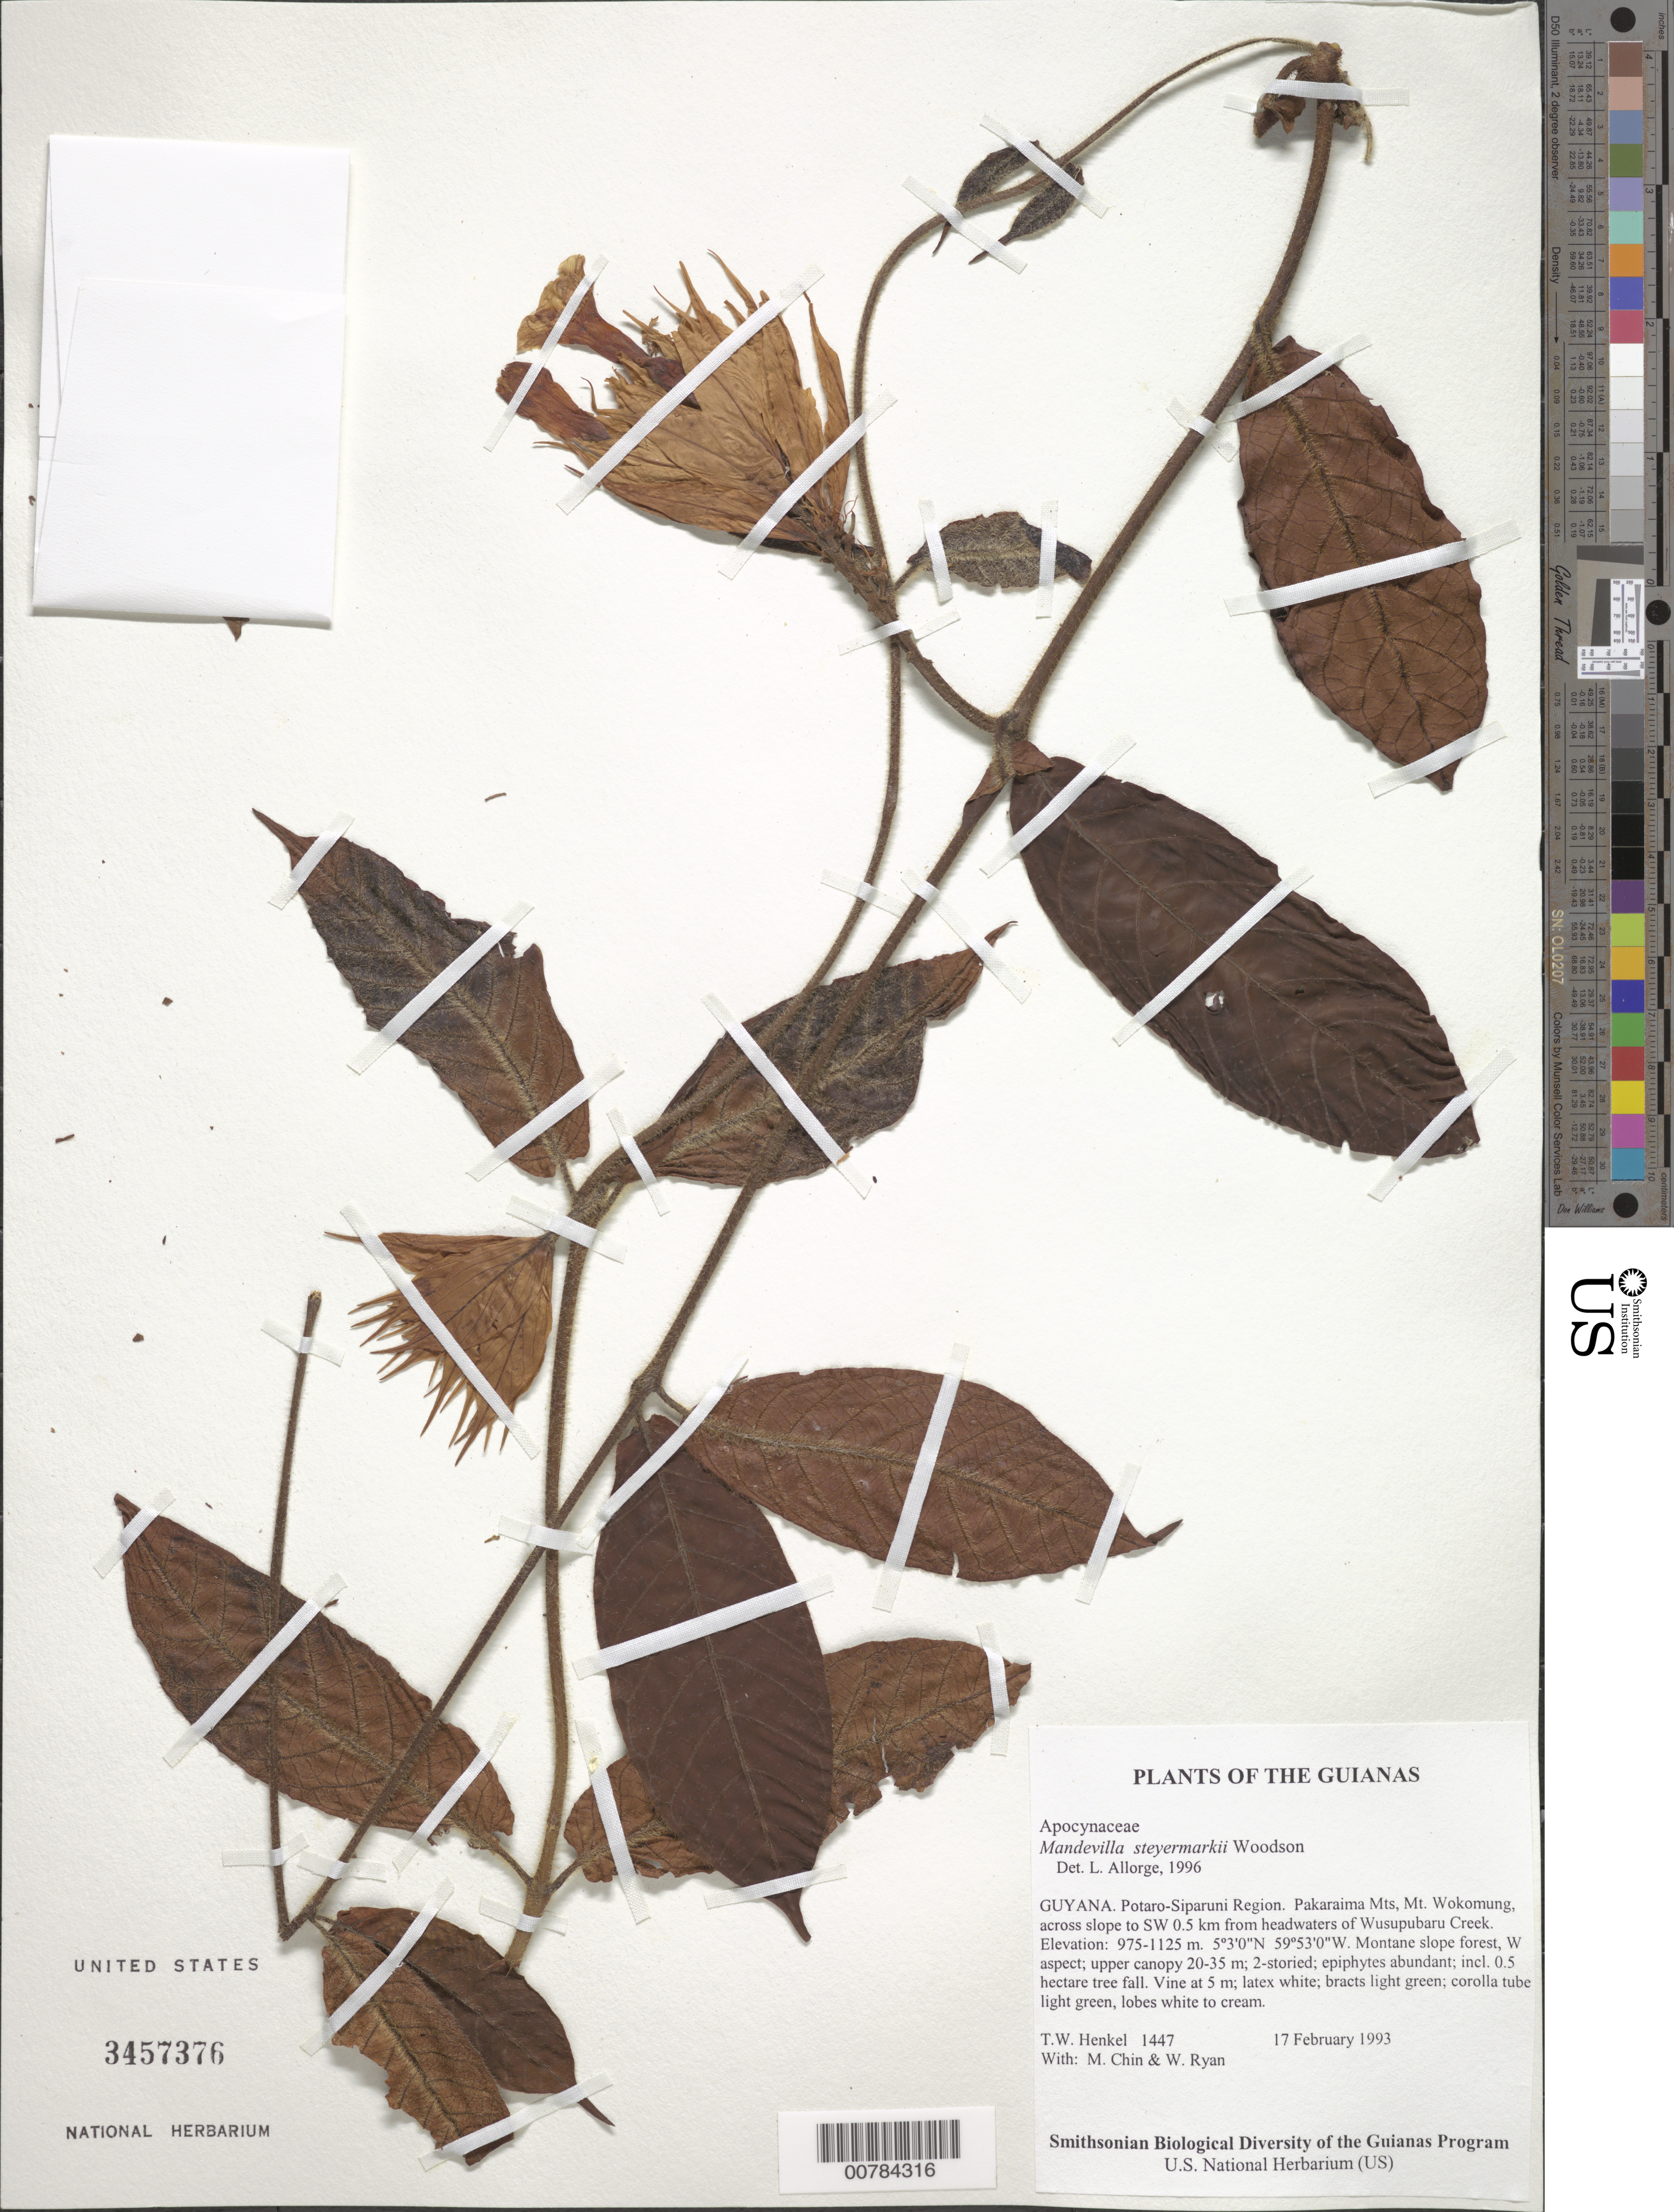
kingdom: Plantae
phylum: Tracheophyta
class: Magnoliopsida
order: Gentianales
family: Apocynaceae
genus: Mandevilla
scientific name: Mandevilla steyermarkii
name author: Woodson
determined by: Allorge, L.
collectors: T. Henkel, M. Chin & W. Ryan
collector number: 1447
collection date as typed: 17 February 1993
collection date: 1993-02-17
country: Guyana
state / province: Potaro-Siparuni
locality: Pakaraima Mts, Mt. Wokomung, across slope to SW 0.5 km from headwaters of Wusupubaru Creek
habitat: Montane slope forest, W aspect; upper canopy 20-35 m; 2-storied; epiphytes abundant; incl. 0.5 hectare tree fall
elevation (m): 975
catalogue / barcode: US 3457376